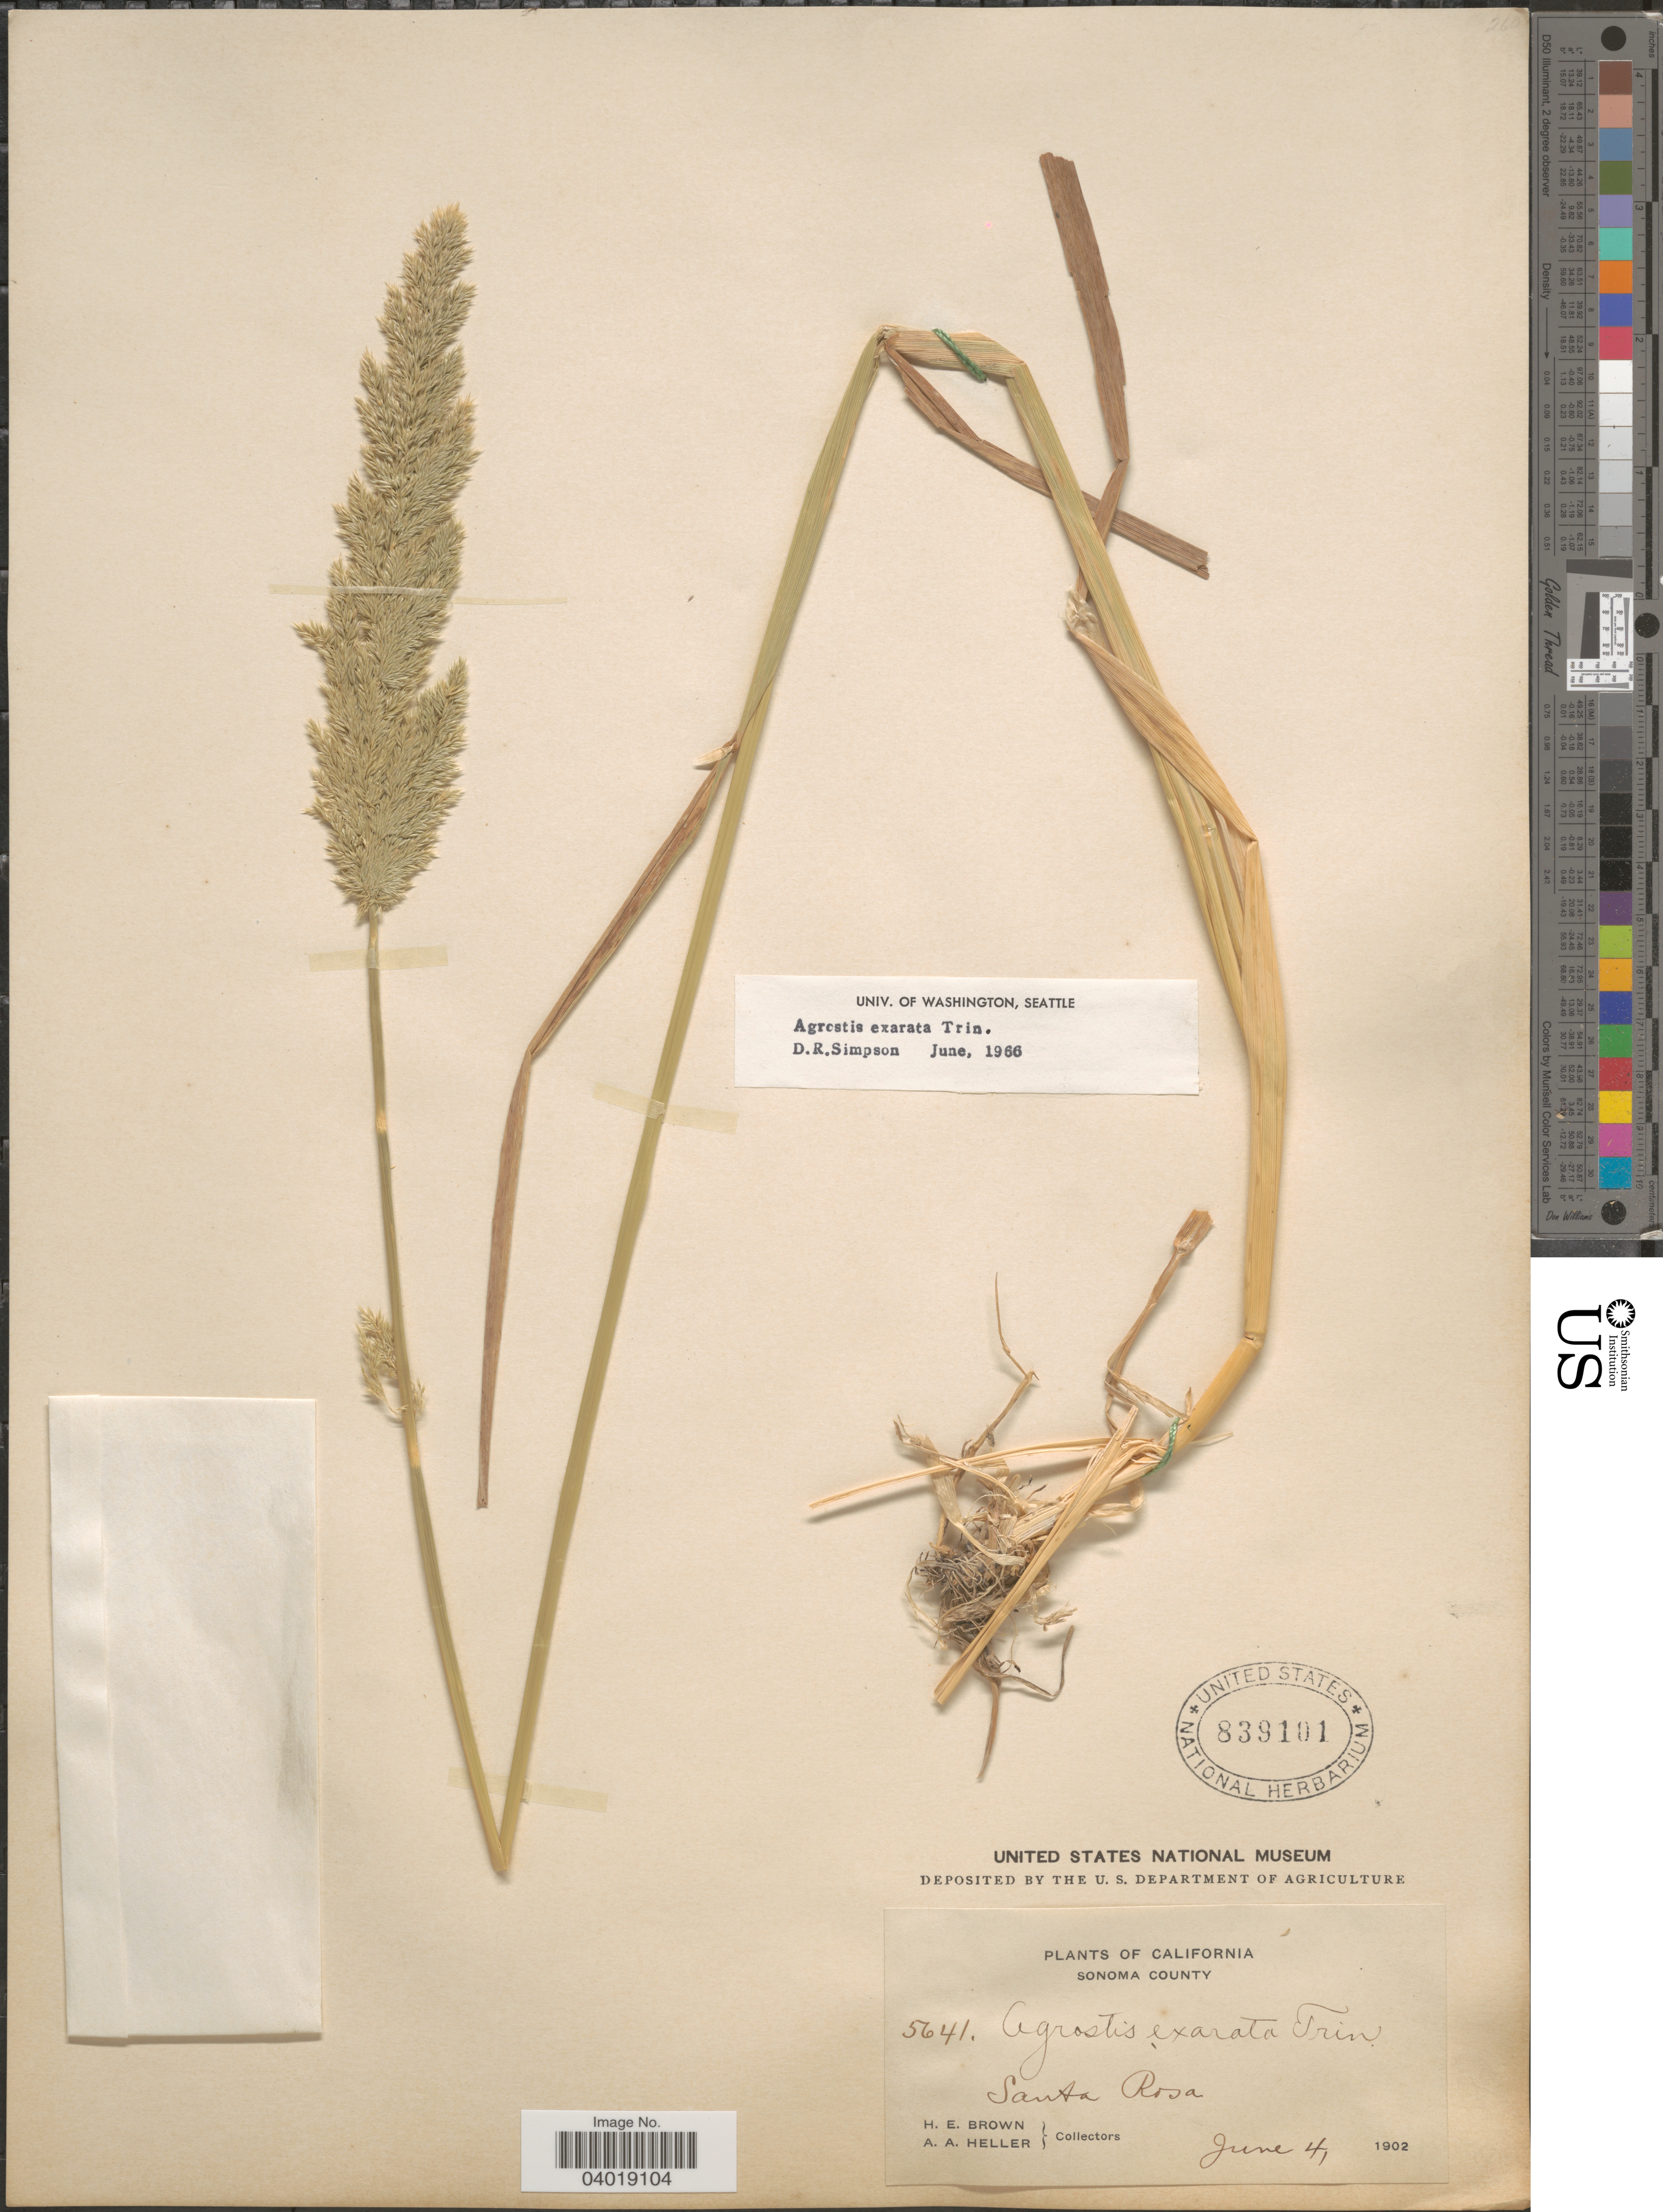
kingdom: Plantae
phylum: Tracheophyta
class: Liliopsida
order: Poales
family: Poaceae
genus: Agrostis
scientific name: Agrostis exarata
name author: Trin.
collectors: H. E. Brown & A. A. Heller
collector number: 5641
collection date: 1902-06-04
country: United States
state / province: California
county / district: Sonoma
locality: Sonoma County. Santa Rosa.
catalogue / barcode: US 839101